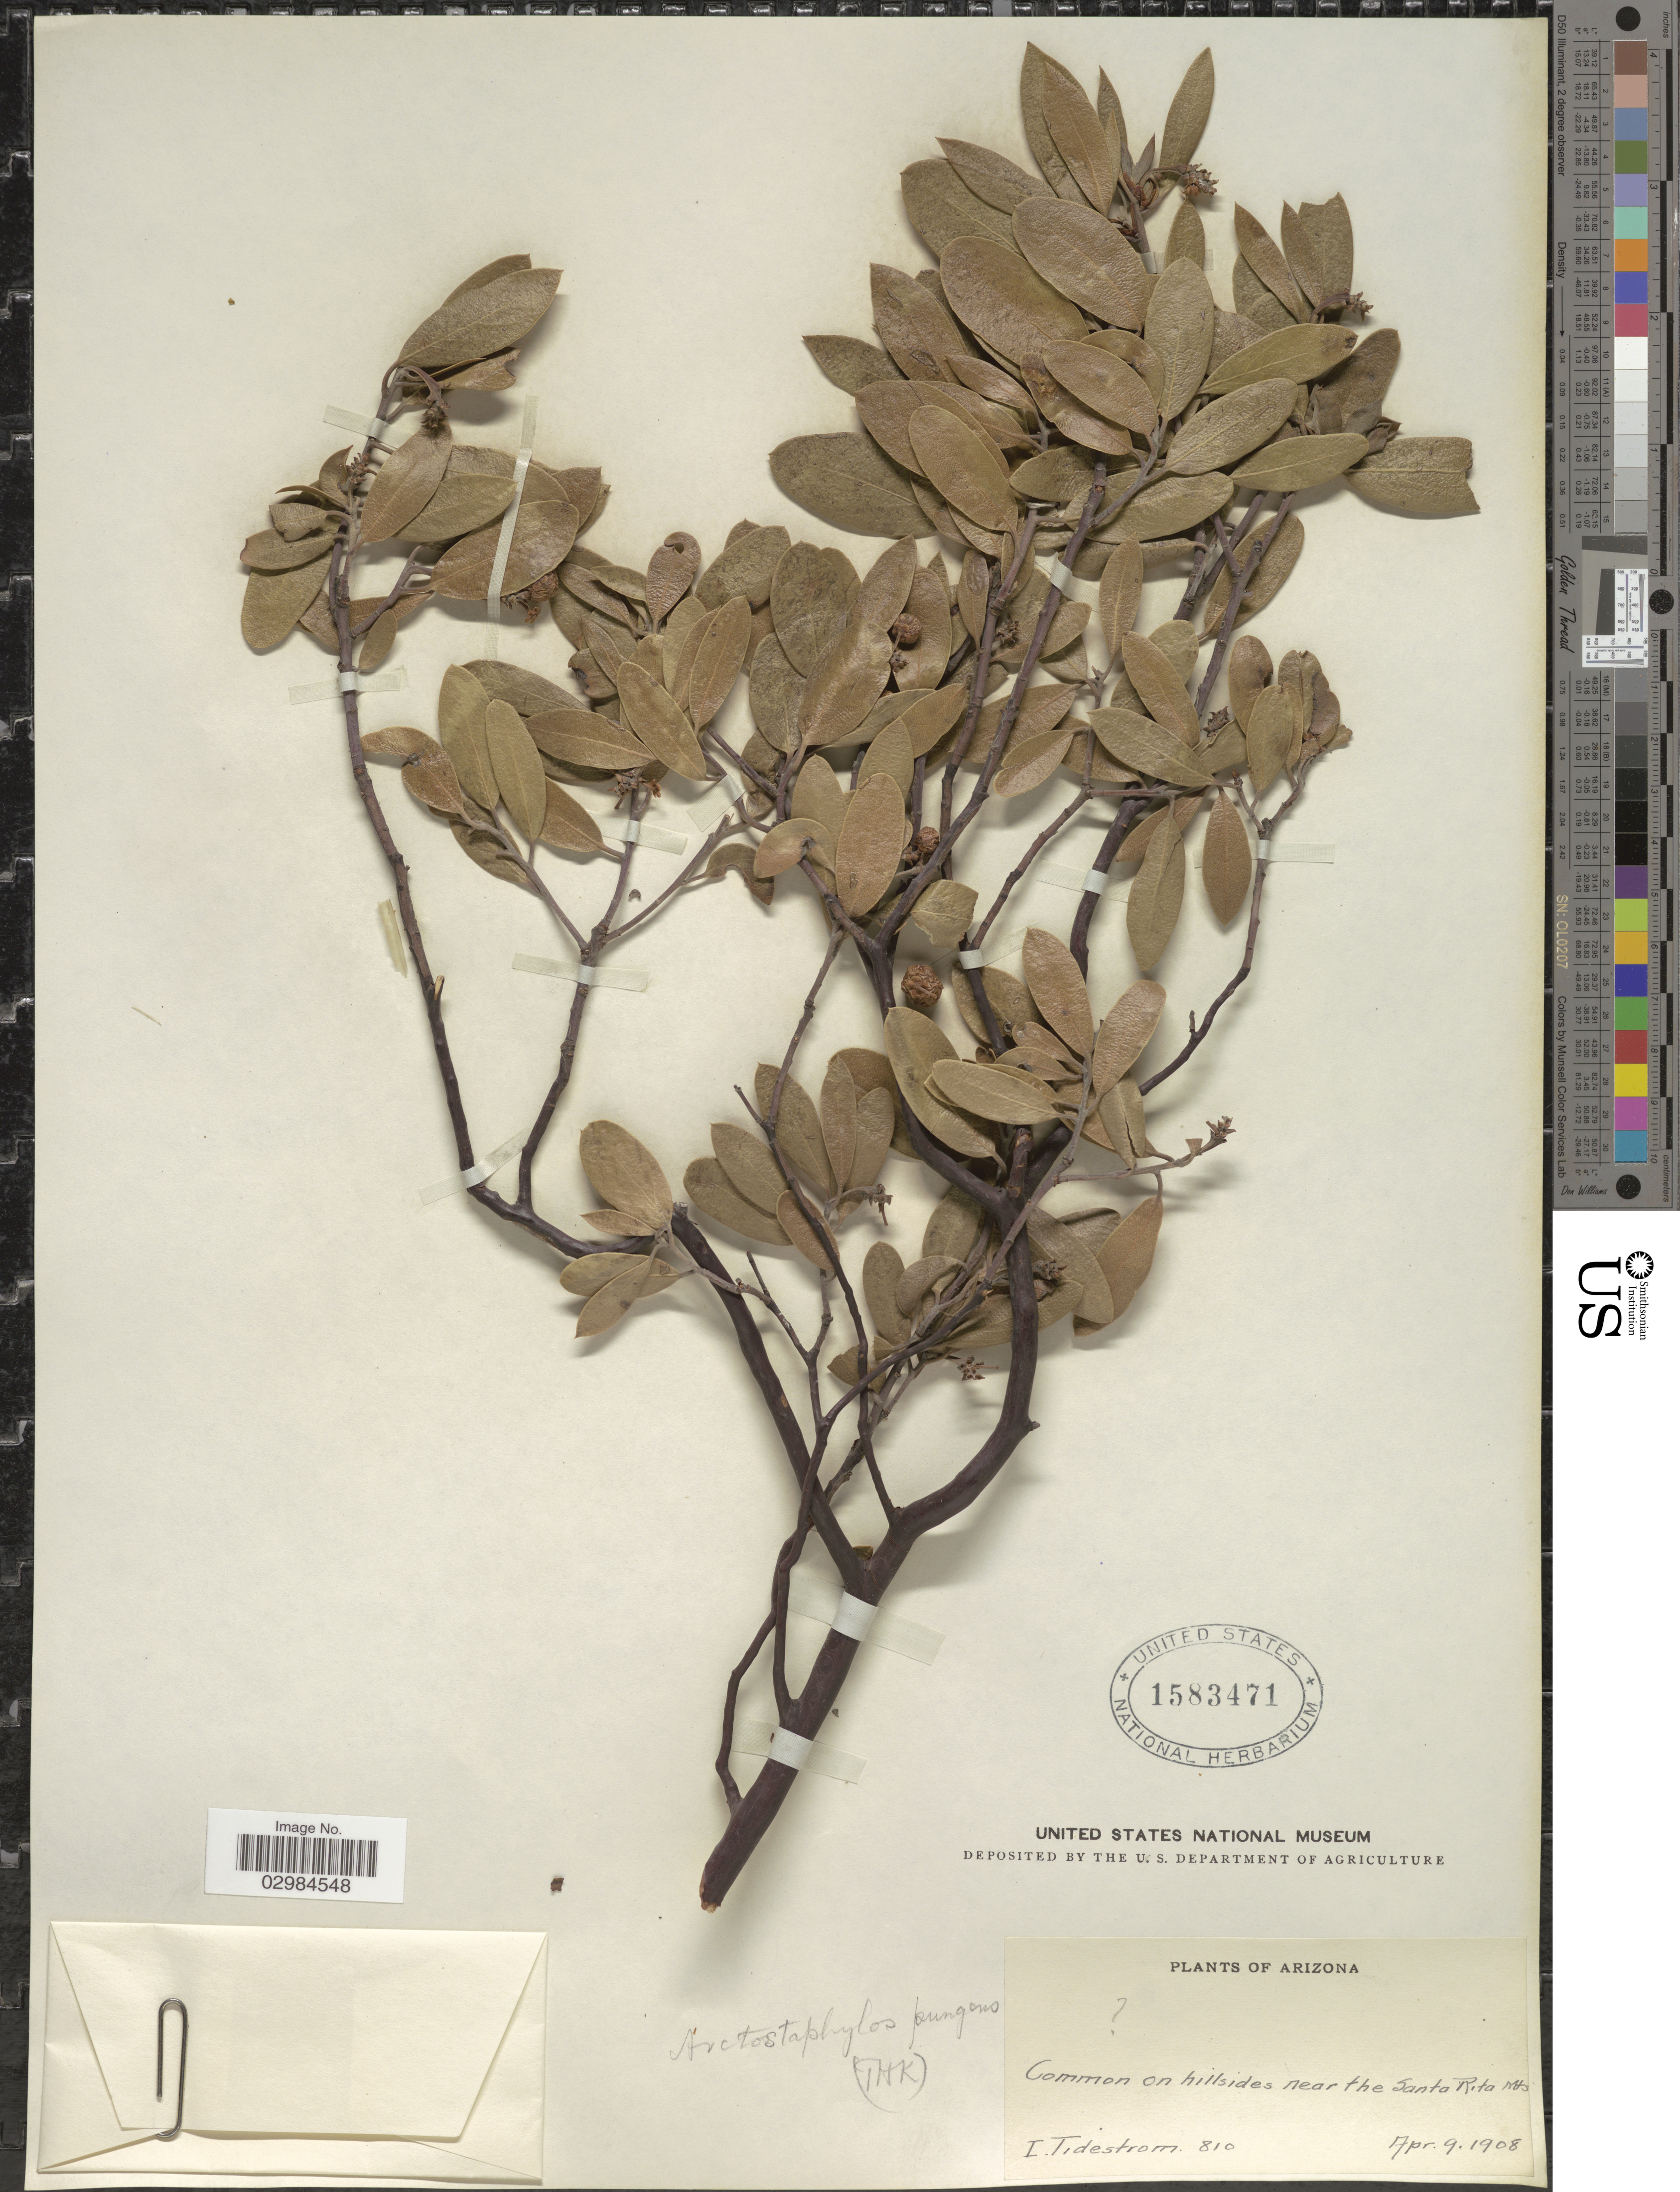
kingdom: Plantae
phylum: Tracheophyta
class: Magnoliopsida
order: Ericales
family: Ericaceae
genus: Arctostaphylos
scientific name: Arctostaphylos pungens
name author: Kunth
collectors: I. F. Tidestrom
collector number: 810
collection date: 1908-04-09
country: United States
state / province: Arizona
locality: Common on hillsides near the Santa Rita Mts.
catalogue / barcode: US 1583471